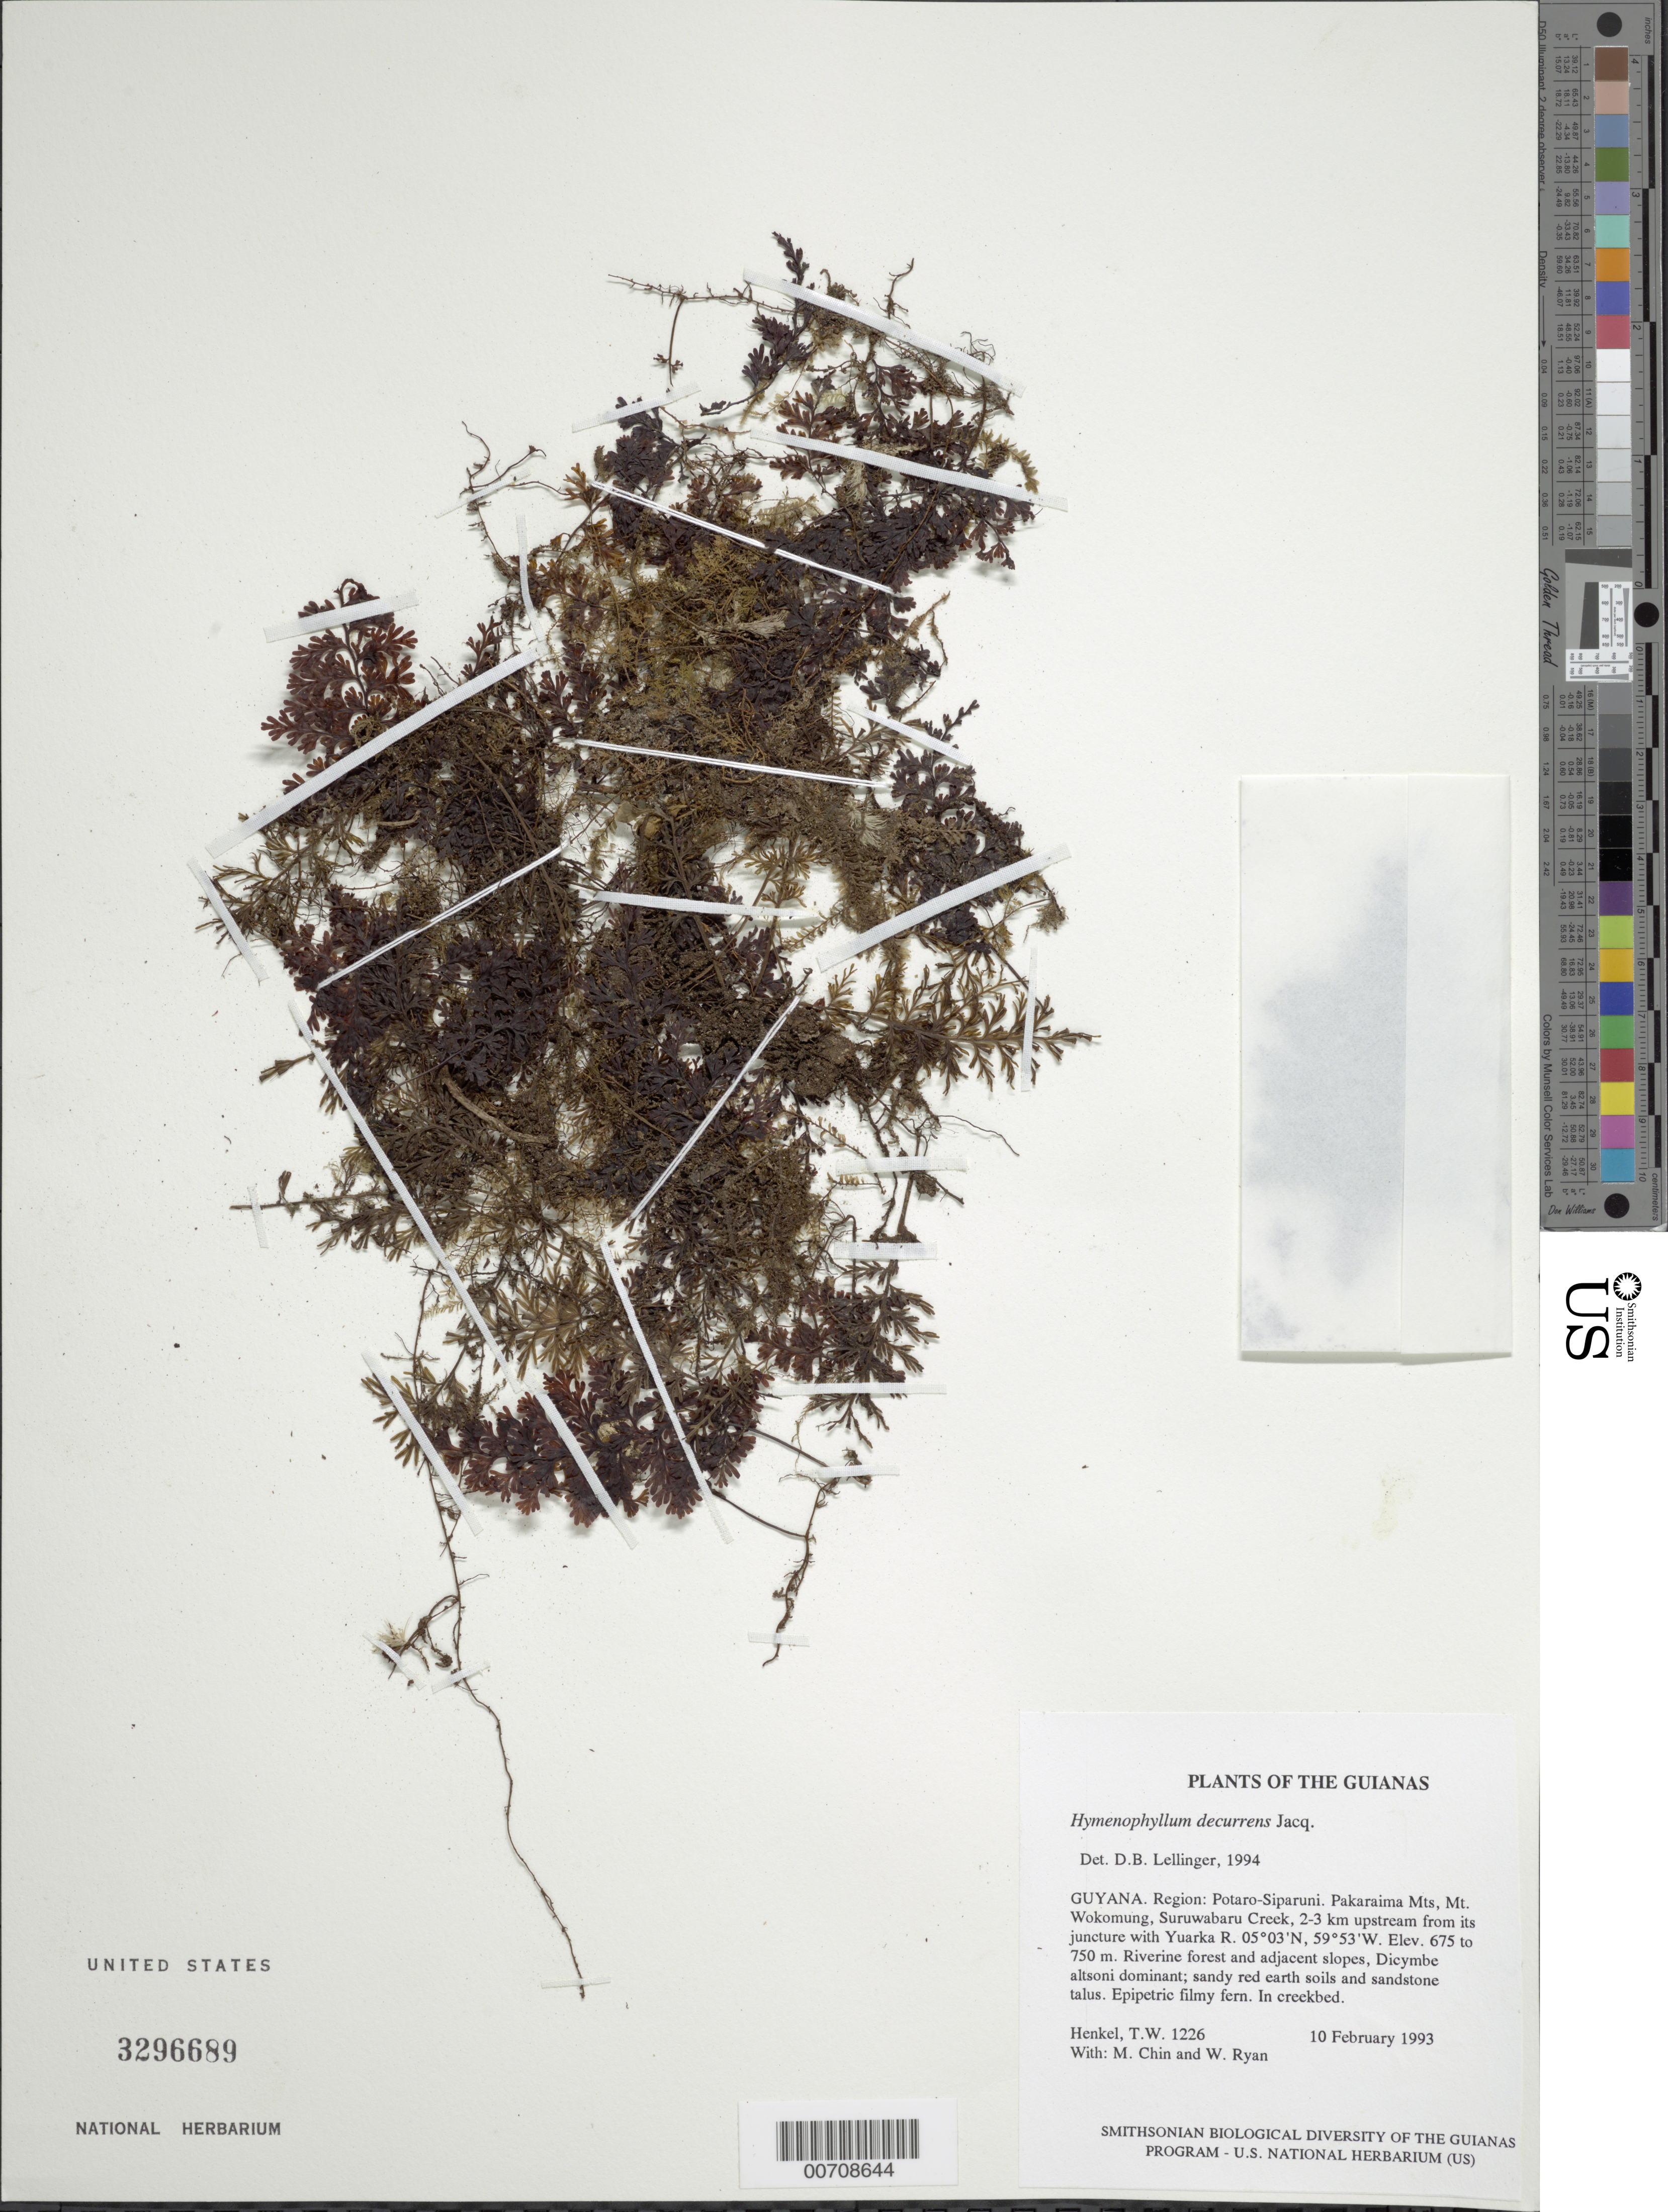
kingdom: Plantae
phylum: Tracheophyta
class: Polypodiopsida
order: Hymenophyllales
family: Hymenophyllaceae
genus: Hymenophyllum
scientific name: Hymenophyllum decurrens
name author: (Jacq.) Sw.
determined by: Lellinger, David B., (BOT), Smithsonian Institution - National Museum of Natural History (UNITED STATES)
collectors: T. Henkel, M. Chin & W. Ryan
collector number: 1226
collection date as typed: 10 February 1993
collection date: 1993-02-10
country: Guyana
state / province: Potaro-Siparuni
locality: Pakaraima Mts, Mt. Wokomung, Suruwabaru Creek, 2-3 km upstream from juncture with Yuarka R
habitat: Riverine forest and adjacent slopes, Dicymbe altsoni dominant; sandy red earth soils and sandstone talus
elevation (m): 675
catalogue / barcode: US 3296689